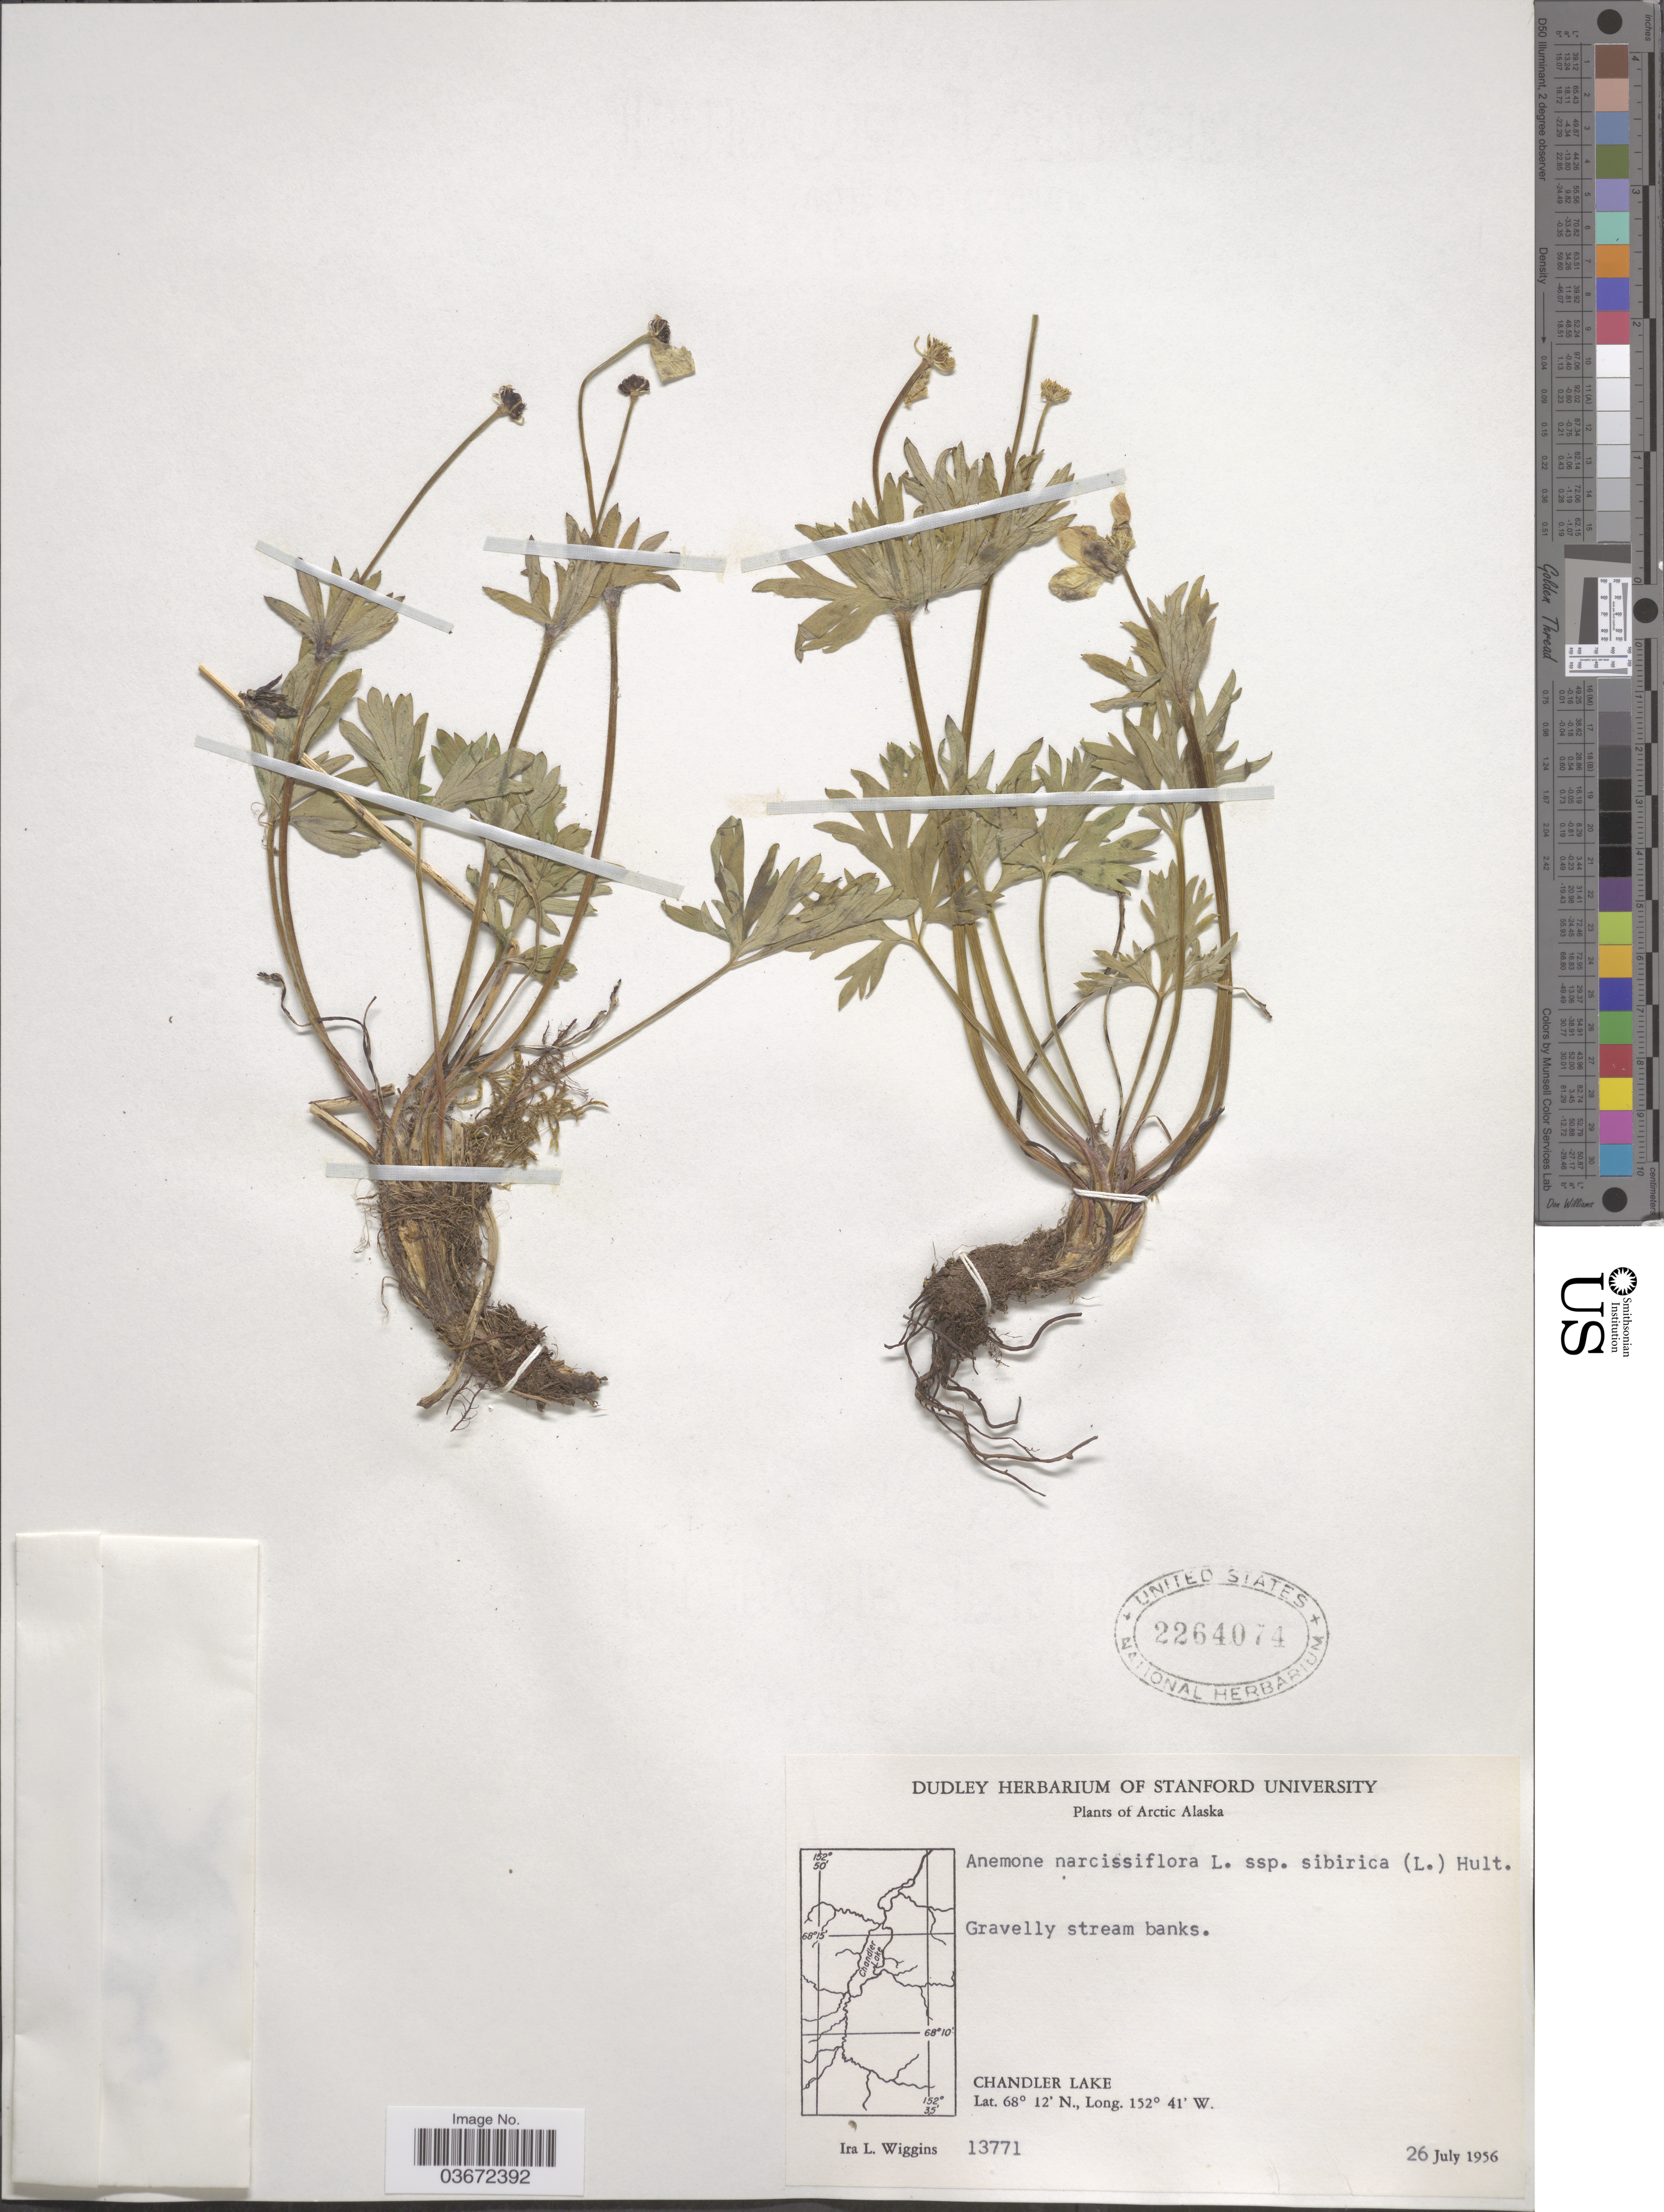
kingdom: Plantae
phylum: Tracheophyta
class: Magnoliopsida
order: Ranunculales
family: Ranunculaceae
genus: Anemone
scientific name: Anemone narcissiflora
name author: L.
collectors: I. L. Wiggins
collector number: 13771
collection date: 1956-07-26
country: United States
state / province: Alaska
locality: Arctic Alaska. Chandler Lake.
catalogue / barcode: US 2264074